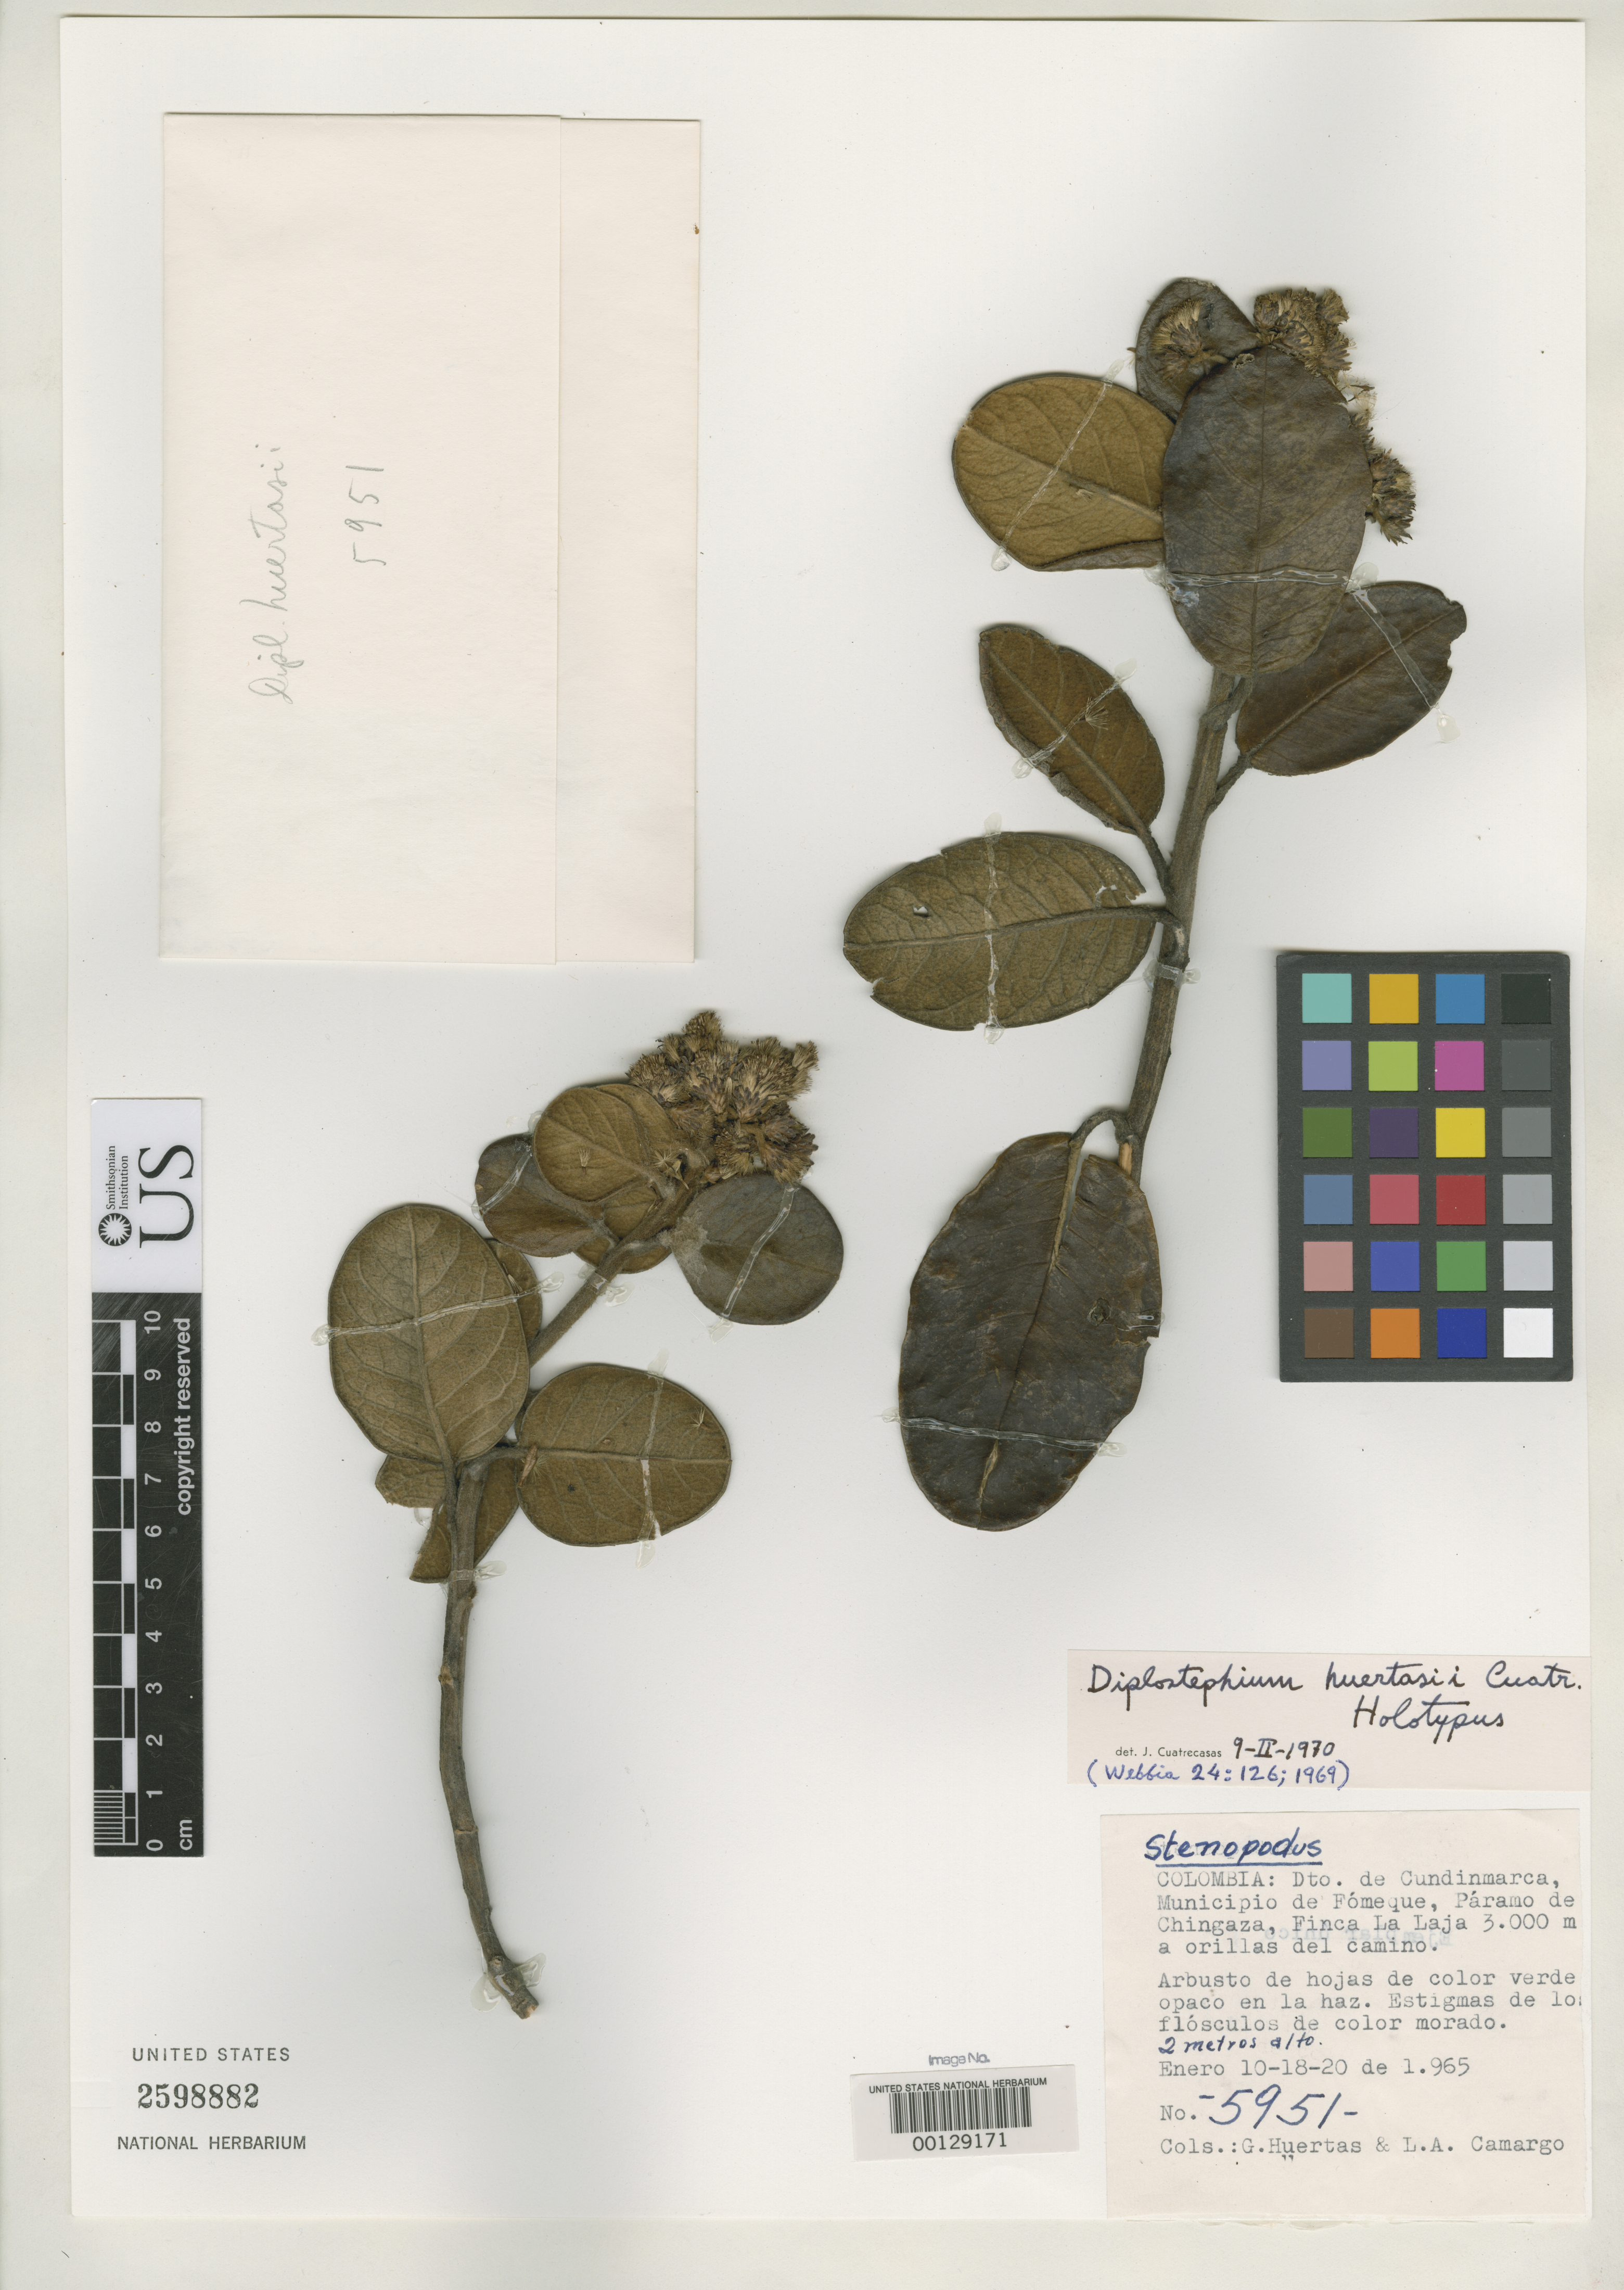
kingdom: Plantae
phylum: Tracheophyta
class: Magnoliopsida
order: Asterales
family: Asteraceae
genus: Diplostephium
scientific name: Diplostephium huertasii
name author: Cuatrec.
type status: Holotype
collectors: G. Huertas & L. A. Camargo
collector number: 5951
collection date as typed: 20 Jan 1965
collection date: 1965-01-20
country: Colombia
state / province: Cundinamarca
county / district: Fómeque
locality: Páramo de Chingaza.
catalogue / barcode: US 2598882